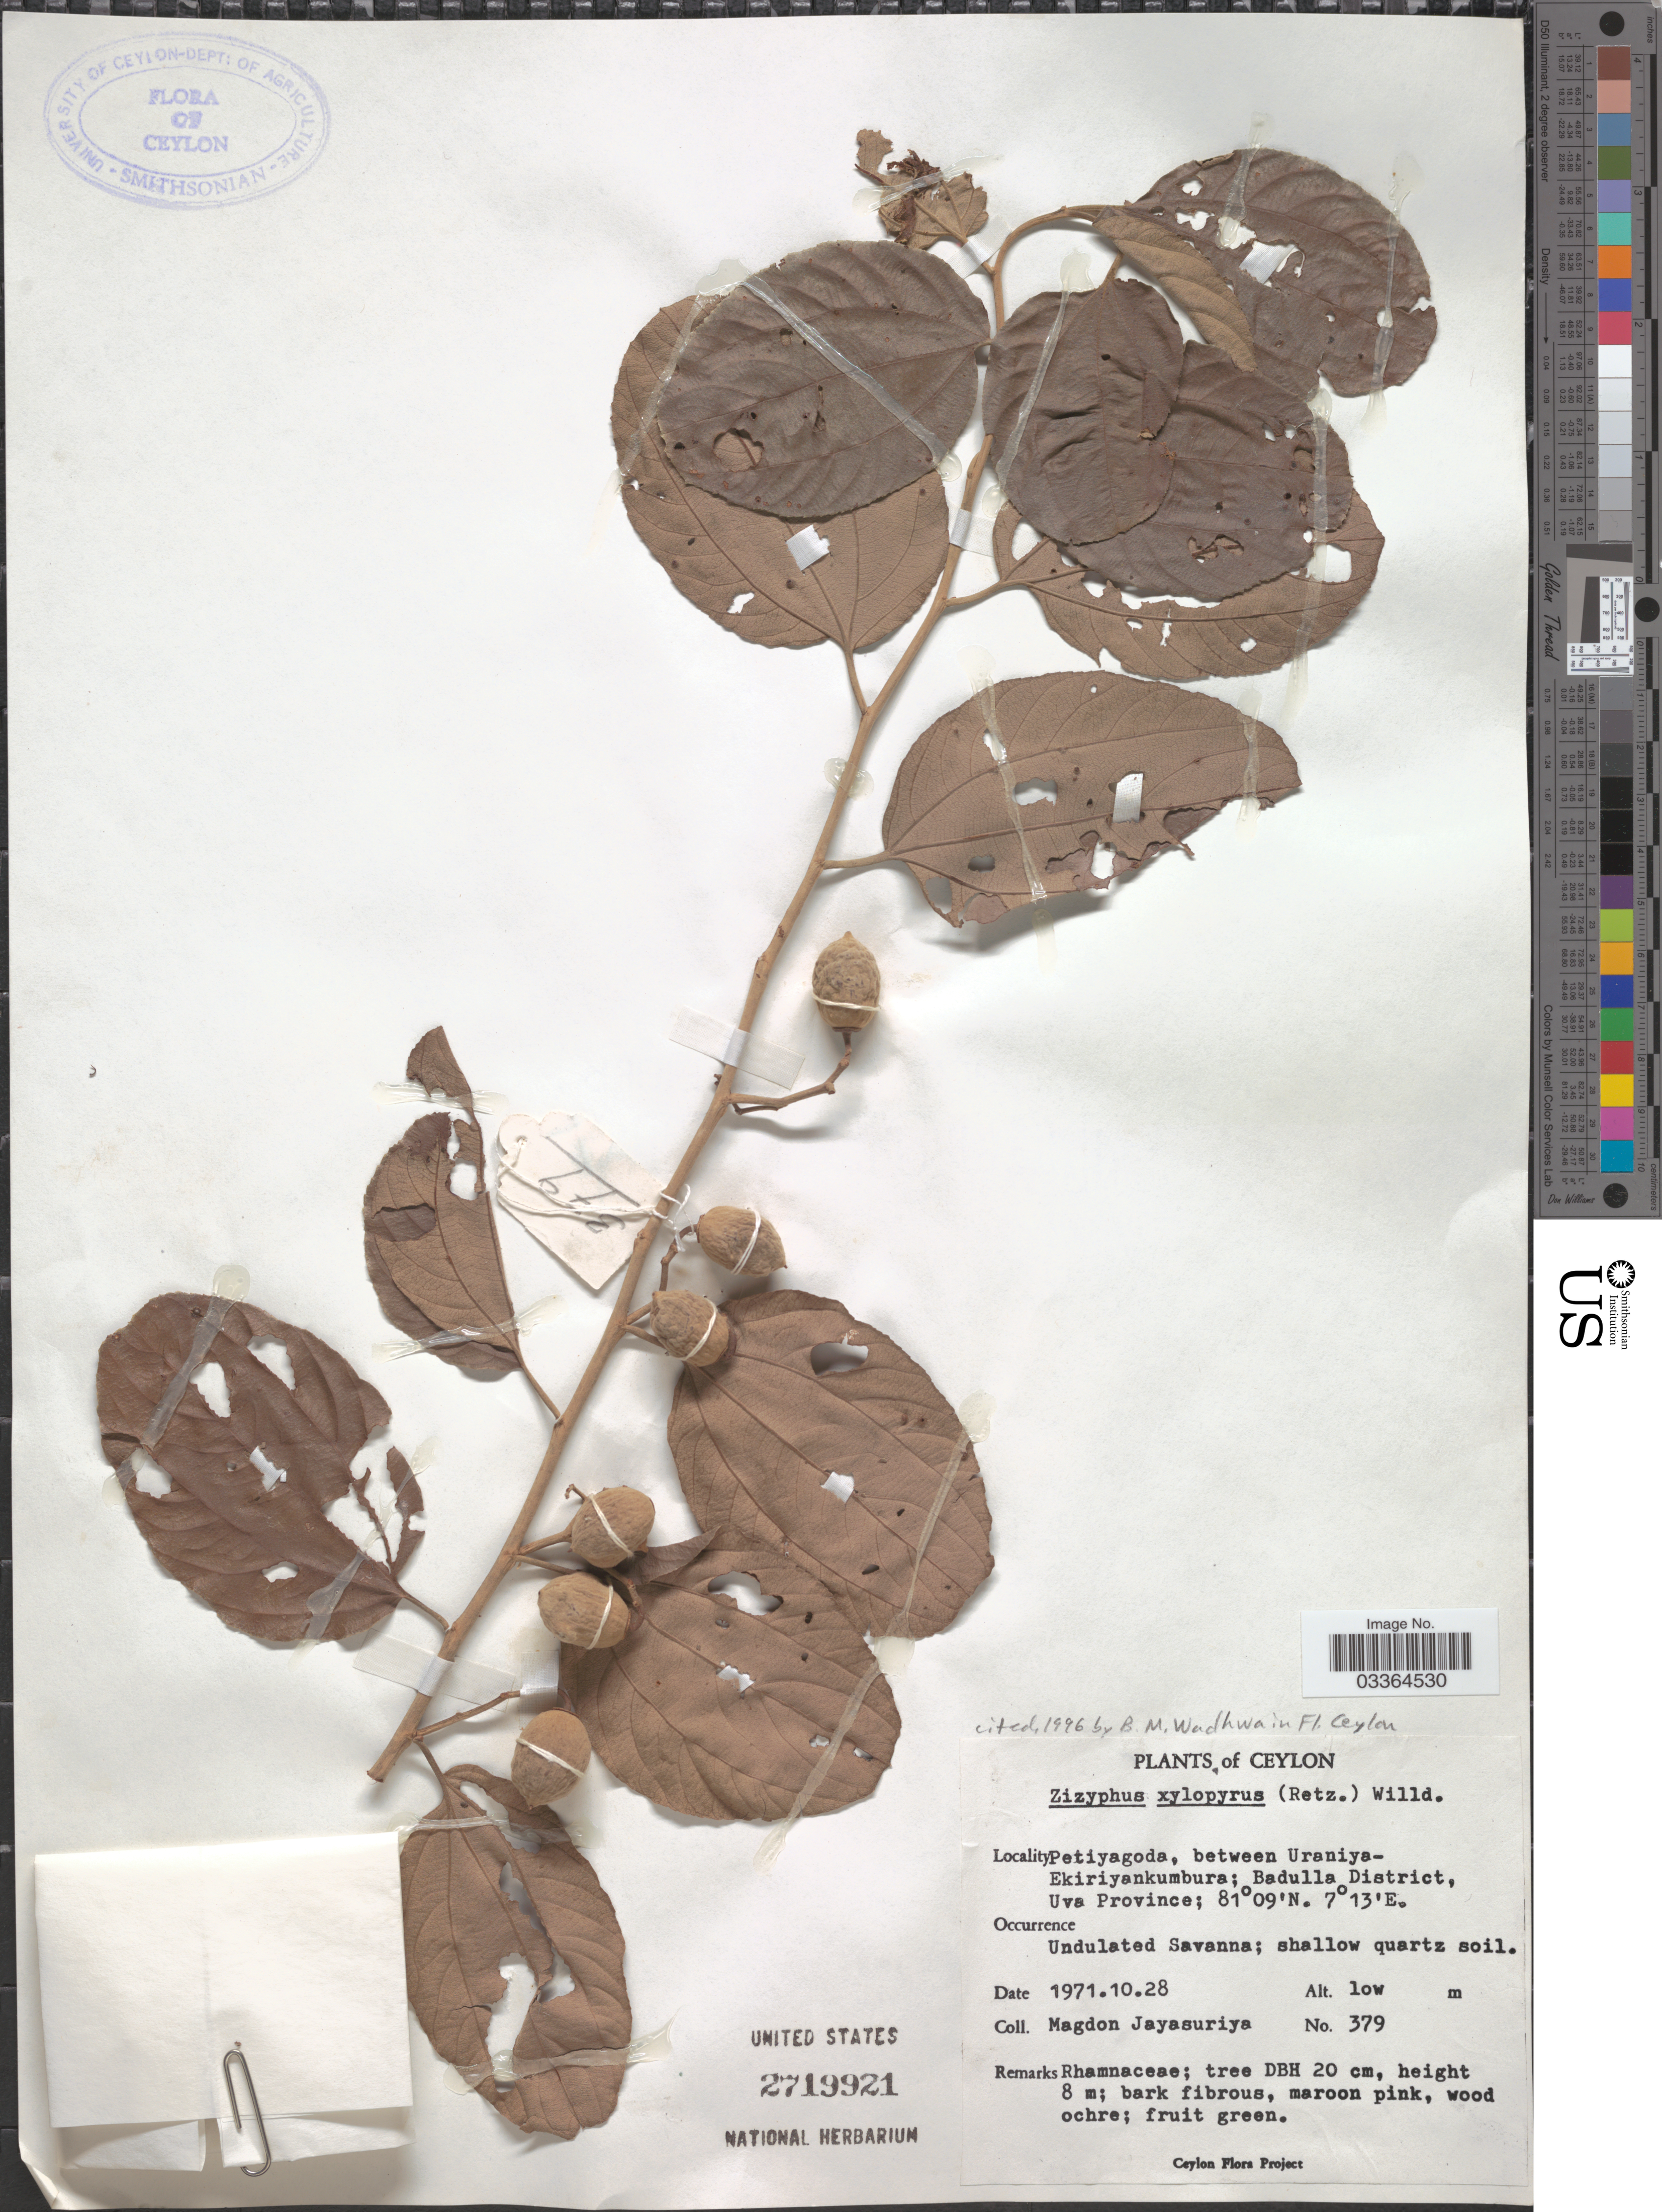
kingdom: Plantae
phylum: Tracheophyta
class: Magnoliopsida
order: Rosales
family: Rhamnaceae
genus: Ziziphus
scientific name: Ziziphus xylopyrus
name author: (Retz.) Willd.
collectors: A. H. Jayasuriya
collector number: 379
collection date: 1971-10-28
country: Sri Lanka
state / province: Uva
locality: Ceylon. Petiyagoda, between Uraniya-Ekiriyankumbura; Badulla District.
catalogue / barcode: US 2719921